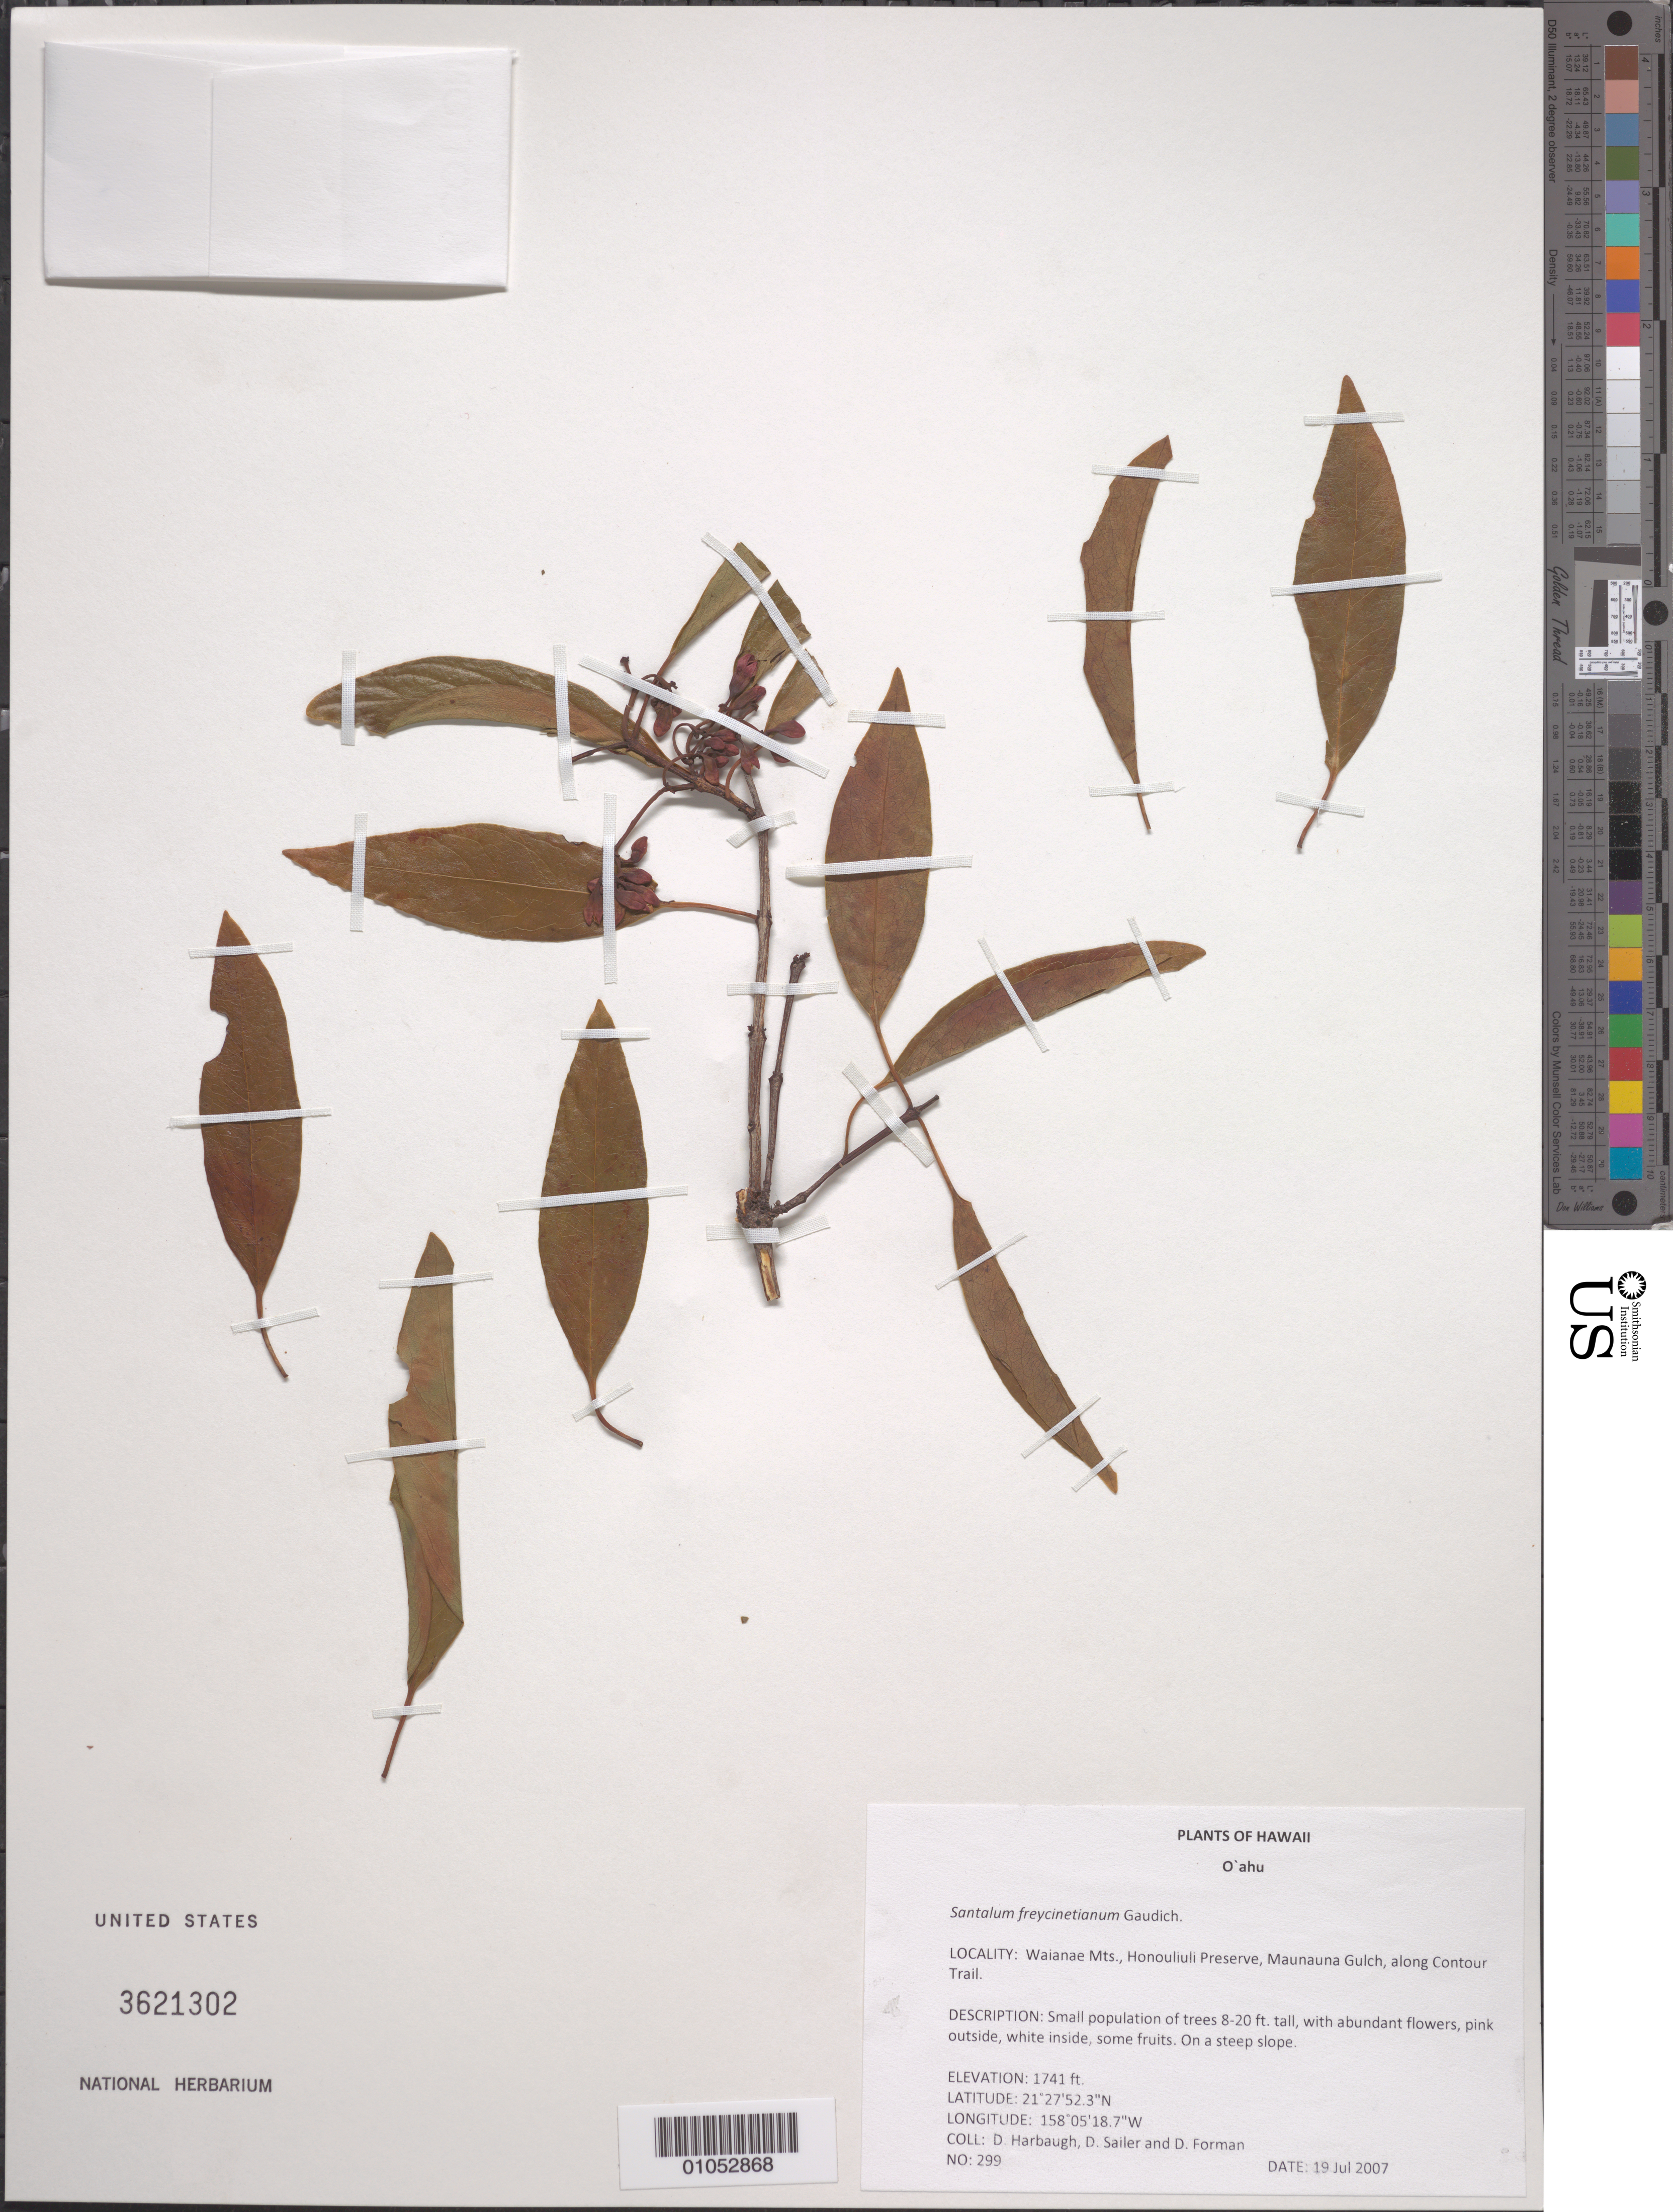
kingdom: Plantae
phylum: Tracheophyta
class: Magnoliopsida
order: Santalales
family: Santalaceae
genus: Santalum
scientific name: Santalum freycinetianum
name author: Gaudich.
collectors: D. Harbaugh, D. Sailer & D. Forman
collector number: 299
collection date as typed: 19 Jul 2007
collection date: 2007-07-19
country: United States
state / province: Hawaii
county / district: Honolulu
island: Oahu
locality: Waianae Mts., Honouliuli Preserve, Maunauna Gulch, along Contour Trail.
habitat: On a steep slope.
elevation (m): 531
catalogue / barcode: US 3621302